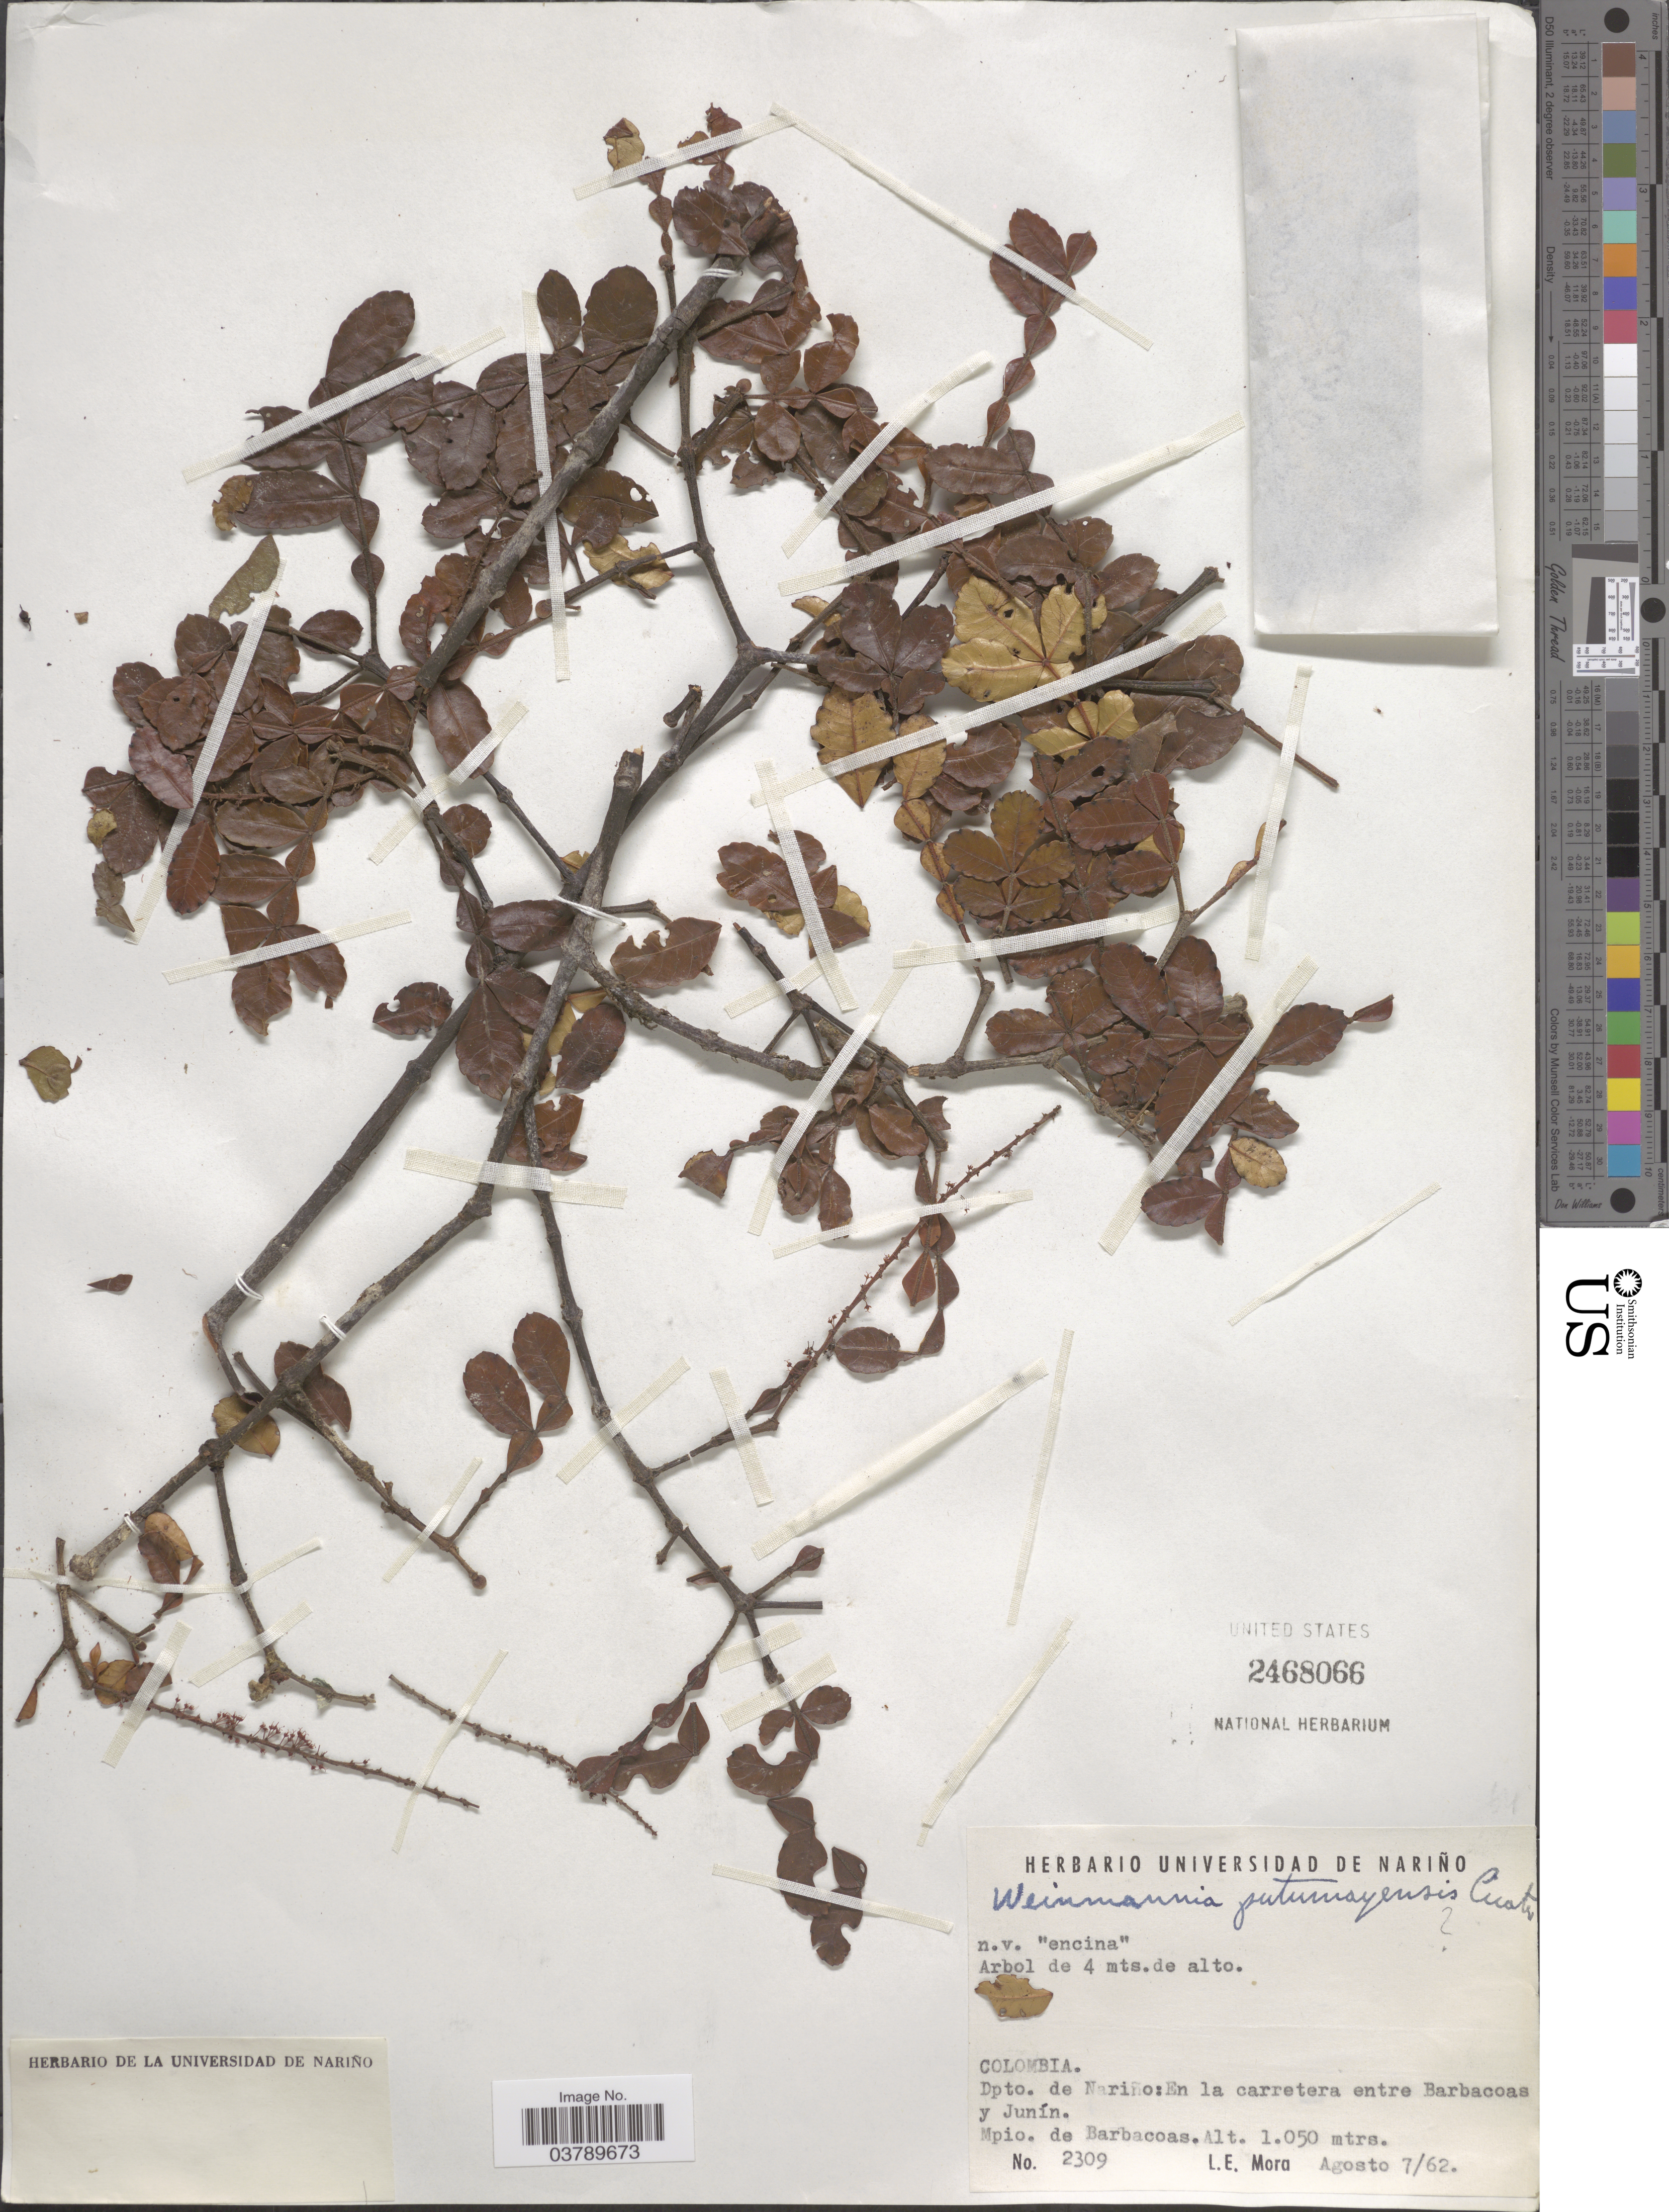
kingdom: Plantae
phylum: Tracheophyta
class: Magnoliopsida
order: Oxalidales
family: Cunoniaceae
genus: Weinmannia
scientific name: Weinmannia putumayensis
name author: Cuatrec.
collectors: L. Mora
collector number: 2309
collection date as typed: Transcribed d/m/y: 7/8/62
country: Colombia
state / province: Nariño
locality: Dpto. de Nariño: En la carretera entre Barbacoas y Junín. Mpio. de Barbacoas.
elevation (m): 1050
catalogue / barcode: US 2468066